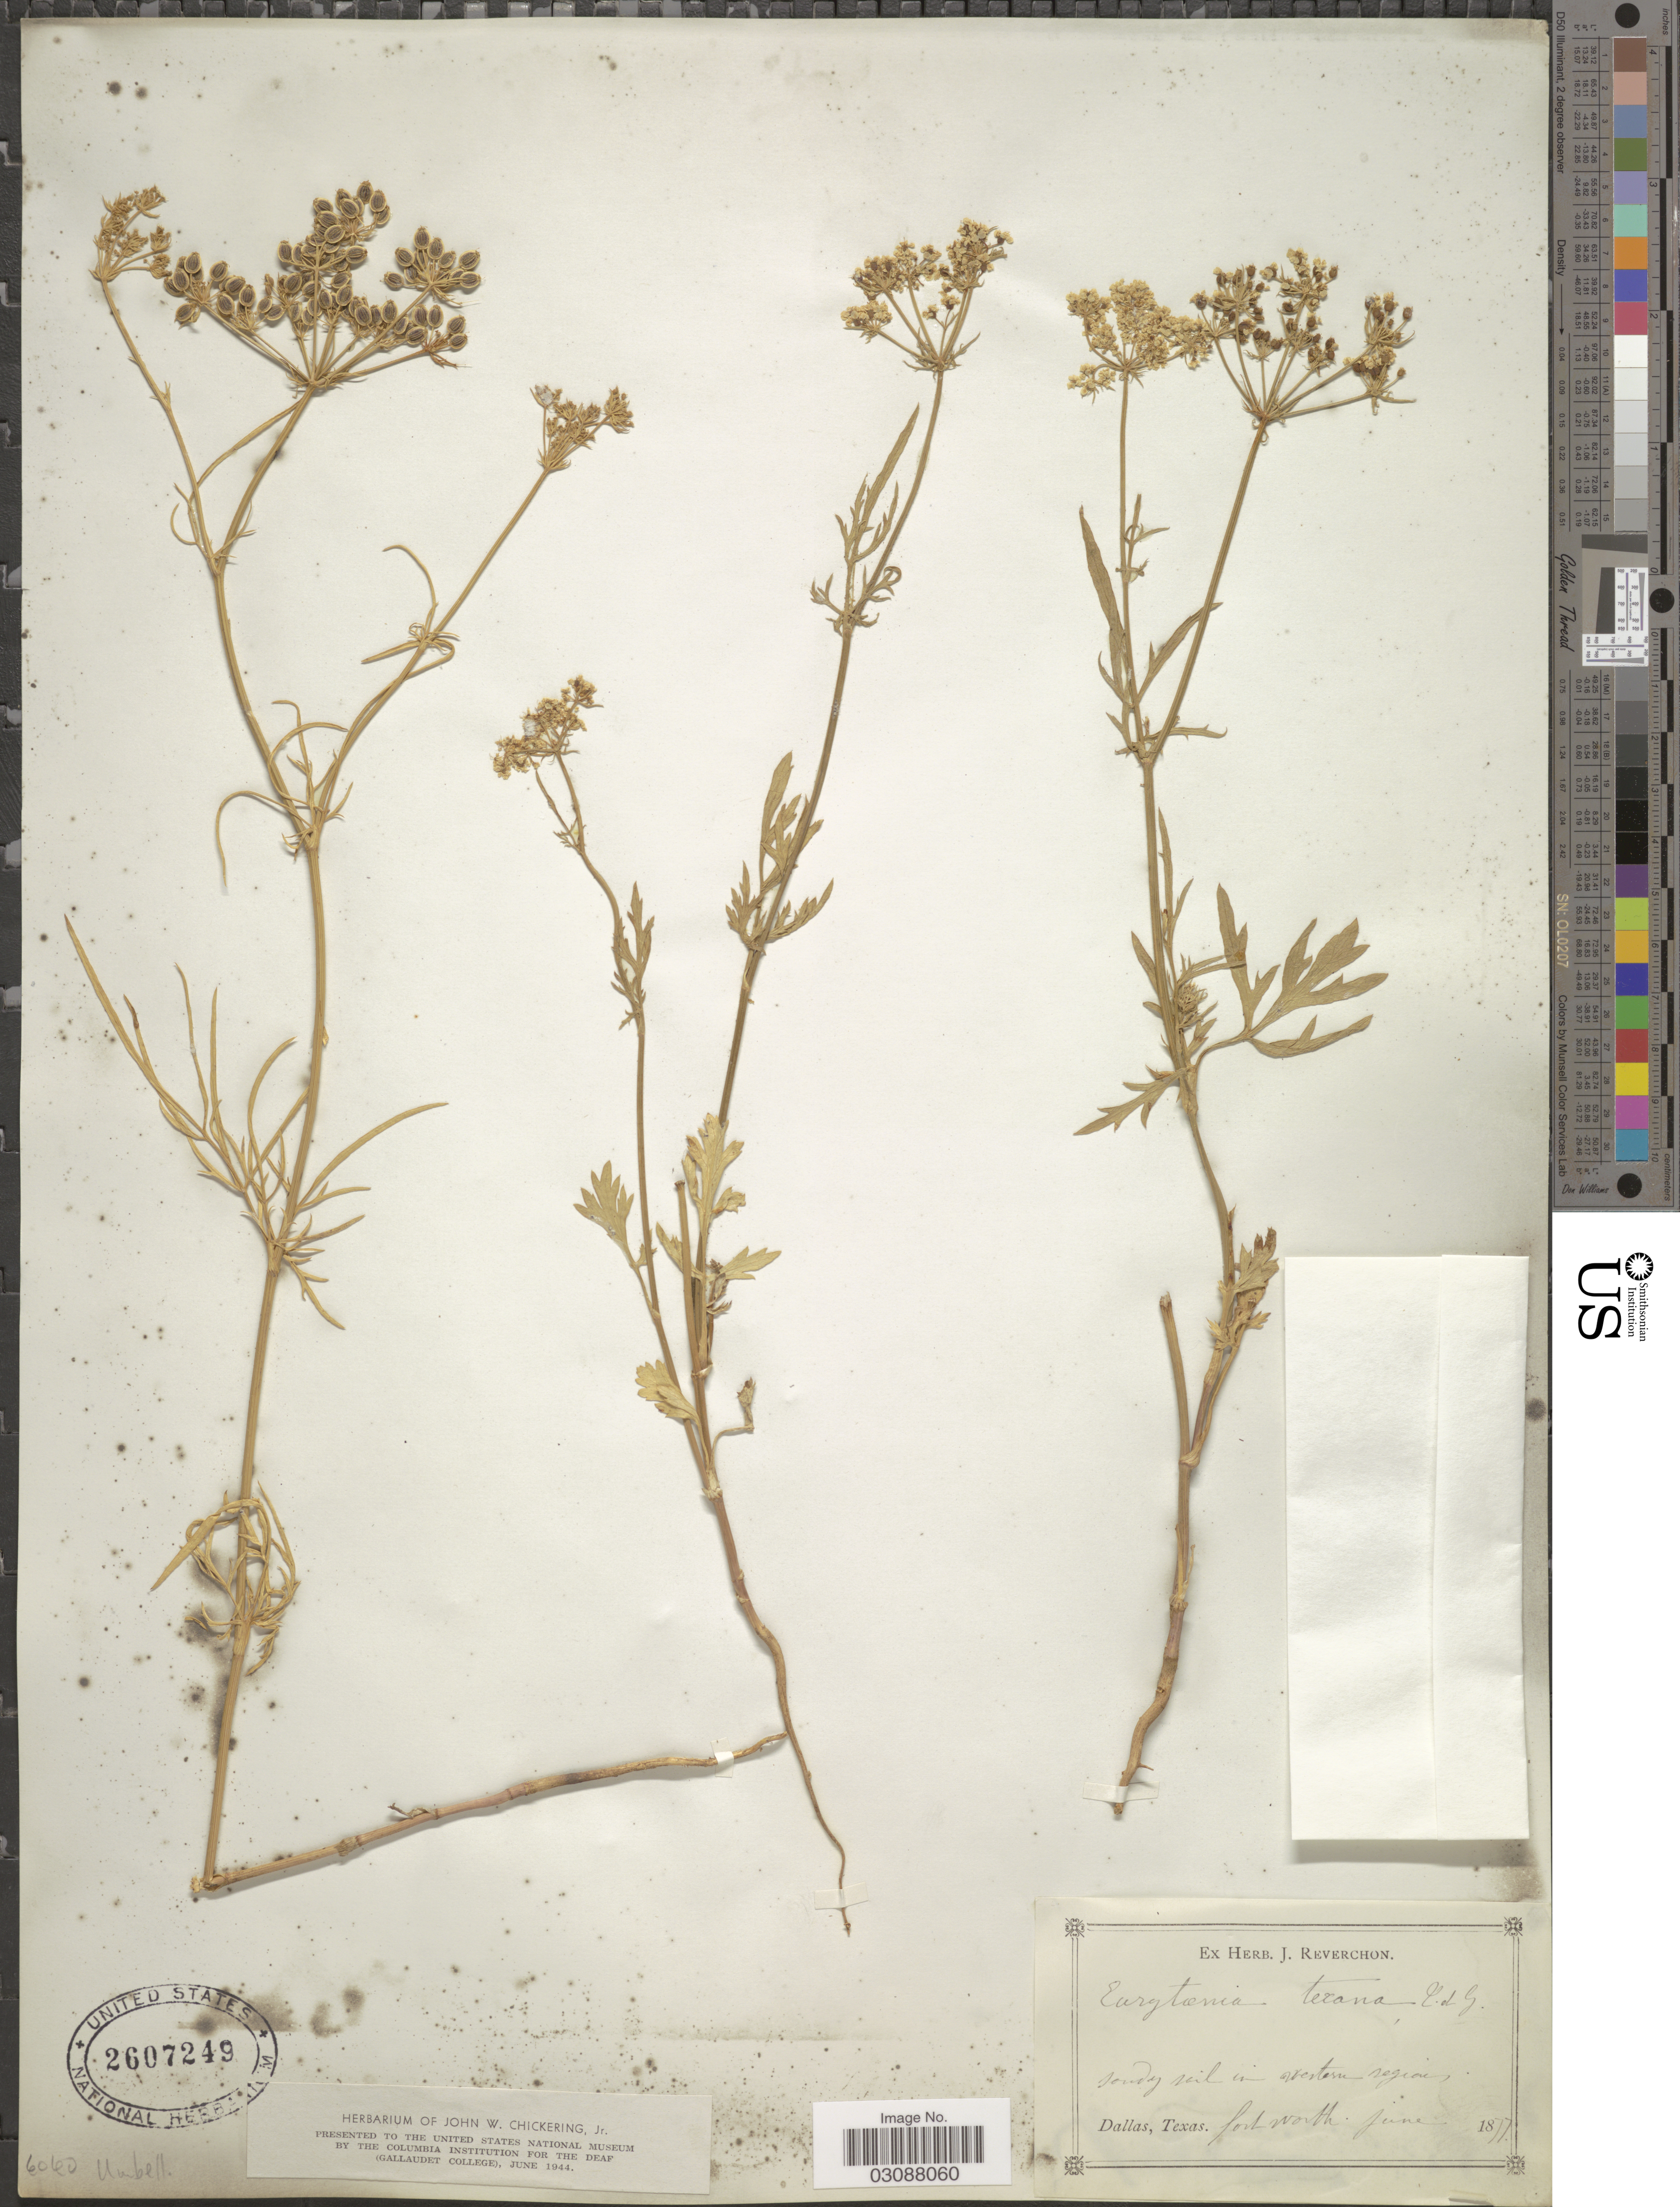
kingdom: Plantae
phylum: Tracheophyta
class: Magnoliopsida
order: Apiales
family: Apiaceae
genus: Eurytaenia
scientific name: Eurytaenia texana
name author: Torr. & A. Gray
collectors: ex herb. J. Reverchon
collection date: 1877-06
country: United States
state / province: Texas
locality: Sandy soil in western region. Dallas, fort worth.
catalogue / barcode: US 2607249